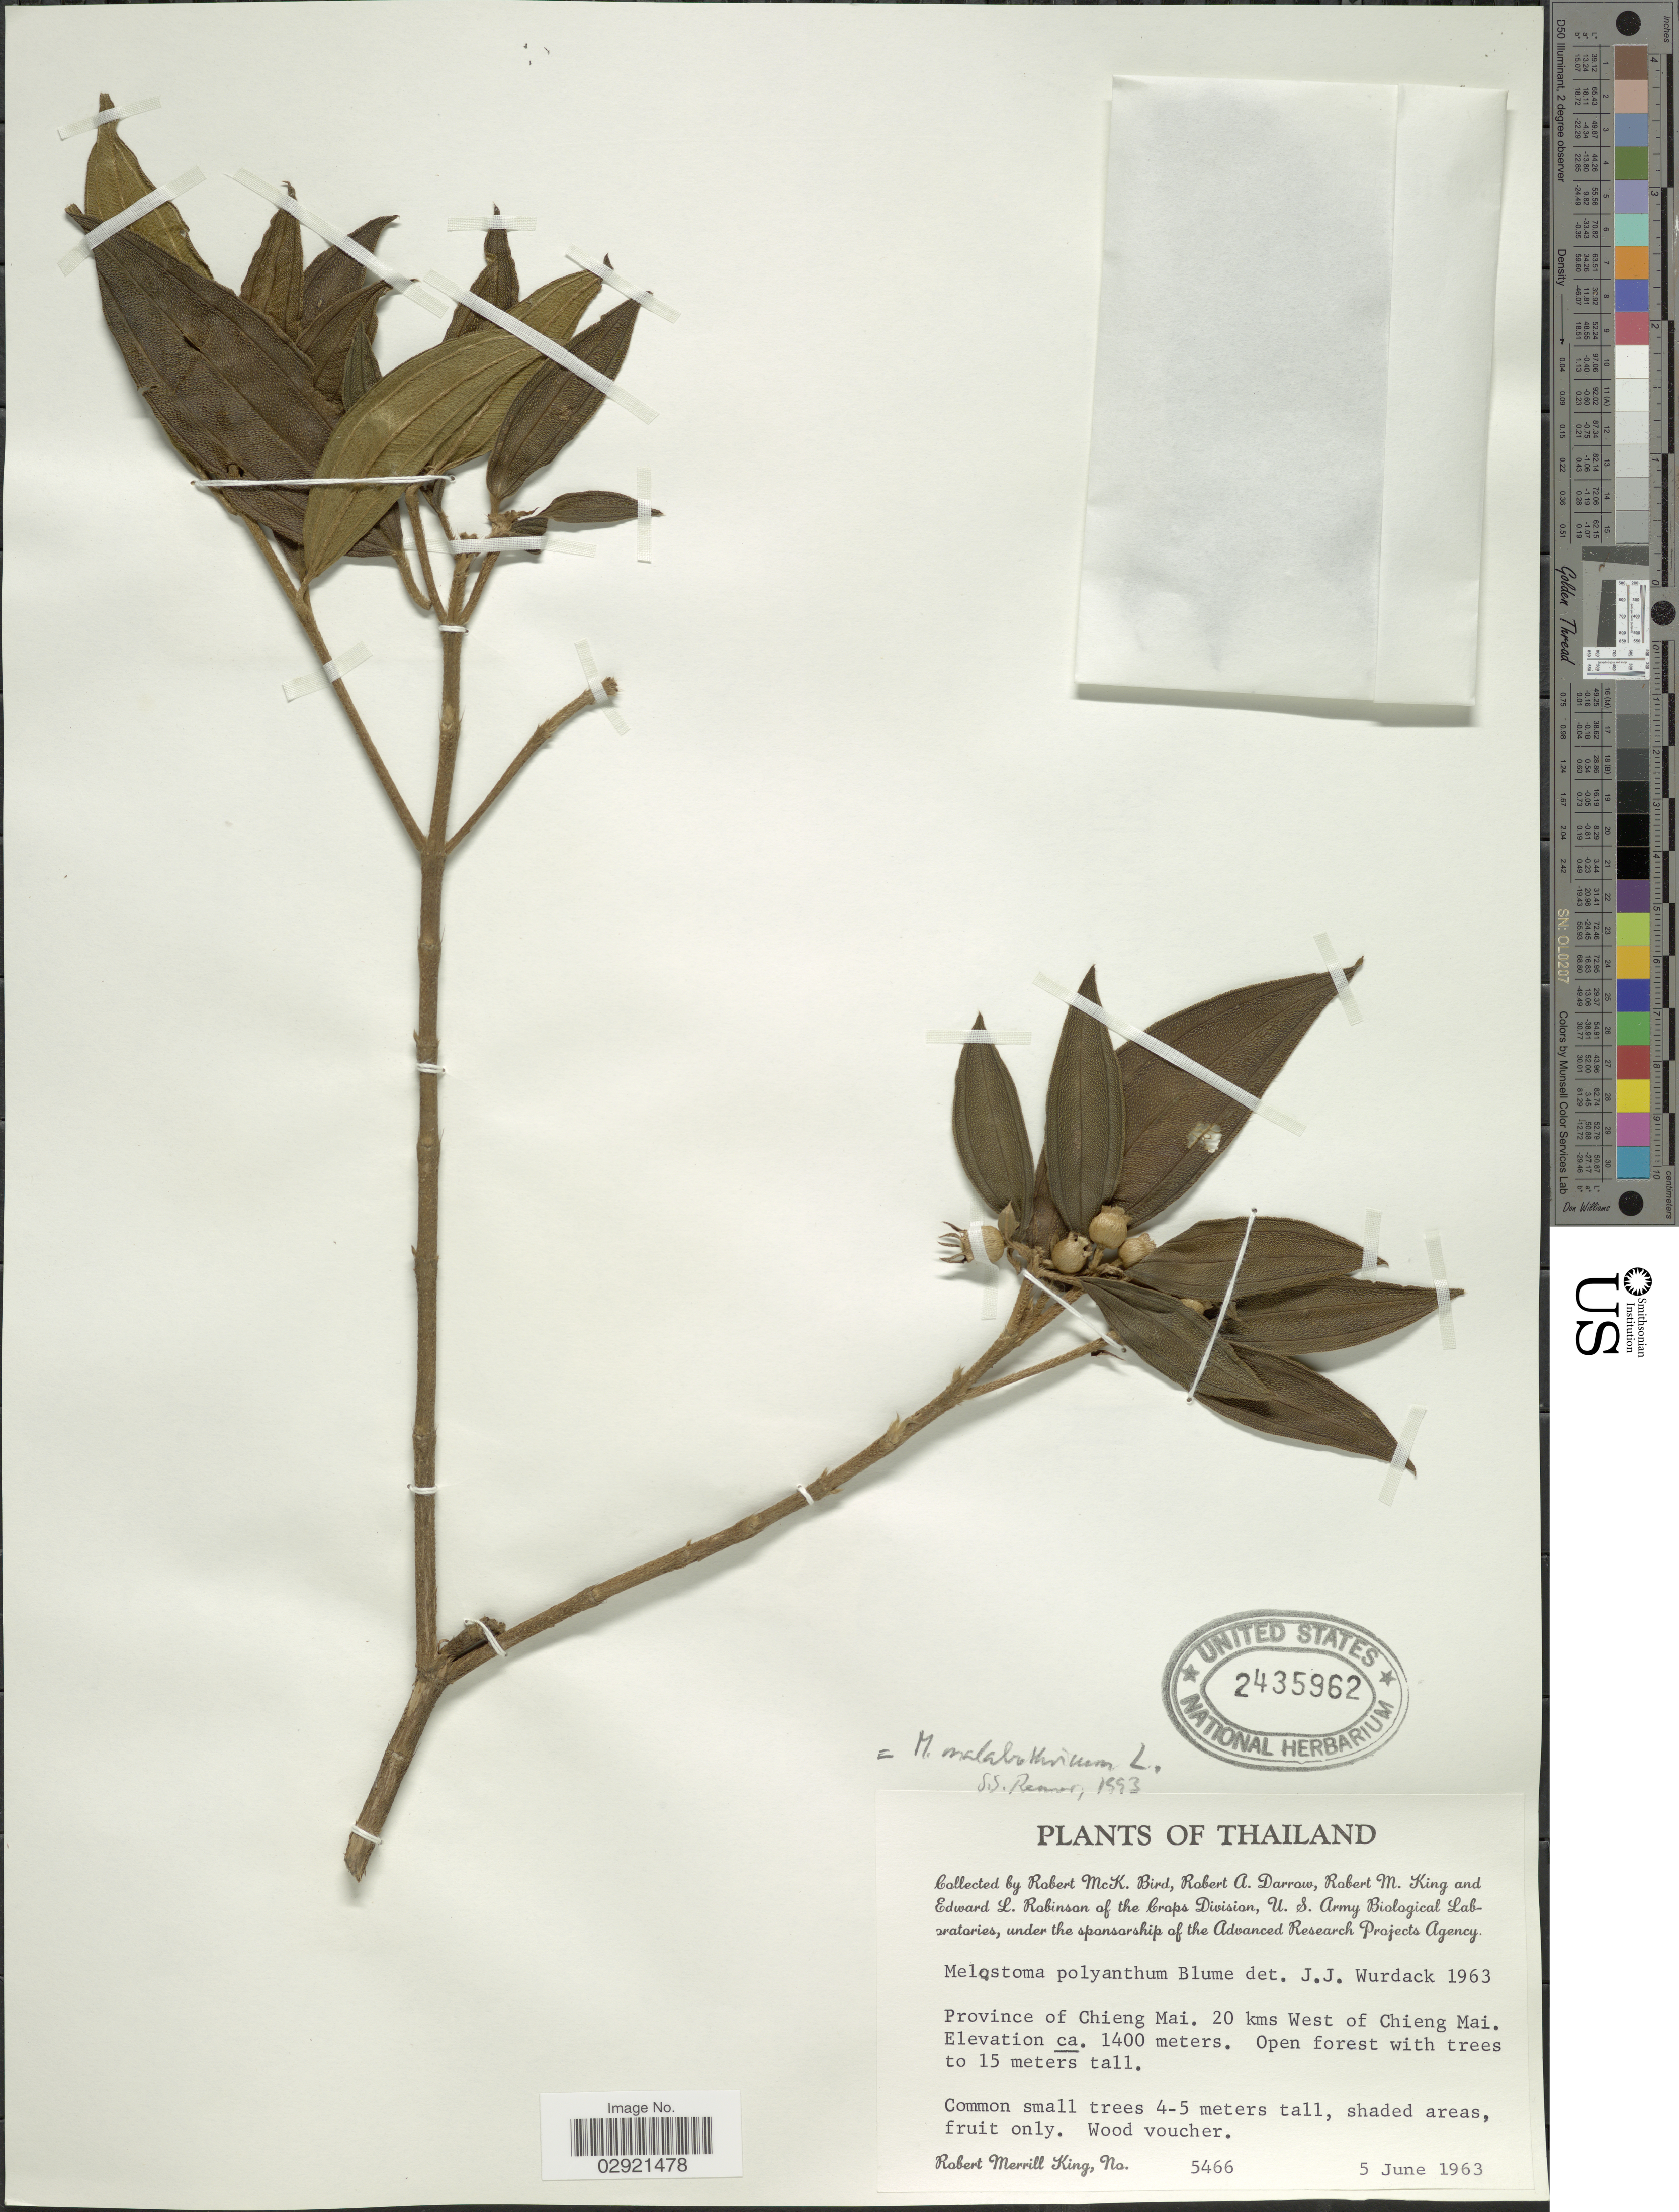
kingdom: Plantae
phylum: Tracheophyta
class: Magnoliopsida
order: Myrtales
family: Melastomataceae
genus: Melastoma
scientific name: Melastoma malabathricum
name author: L.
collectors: R. M. King, R. M. Bird, R. A. Darrow & E. L. Robinson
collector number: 5466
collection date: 1963-06-05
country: Thailand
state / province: Chiang Mai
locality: Province of Chieng Mai. 20 kms West of Chieng Mai.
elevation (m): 1400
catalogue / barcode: US 2435962